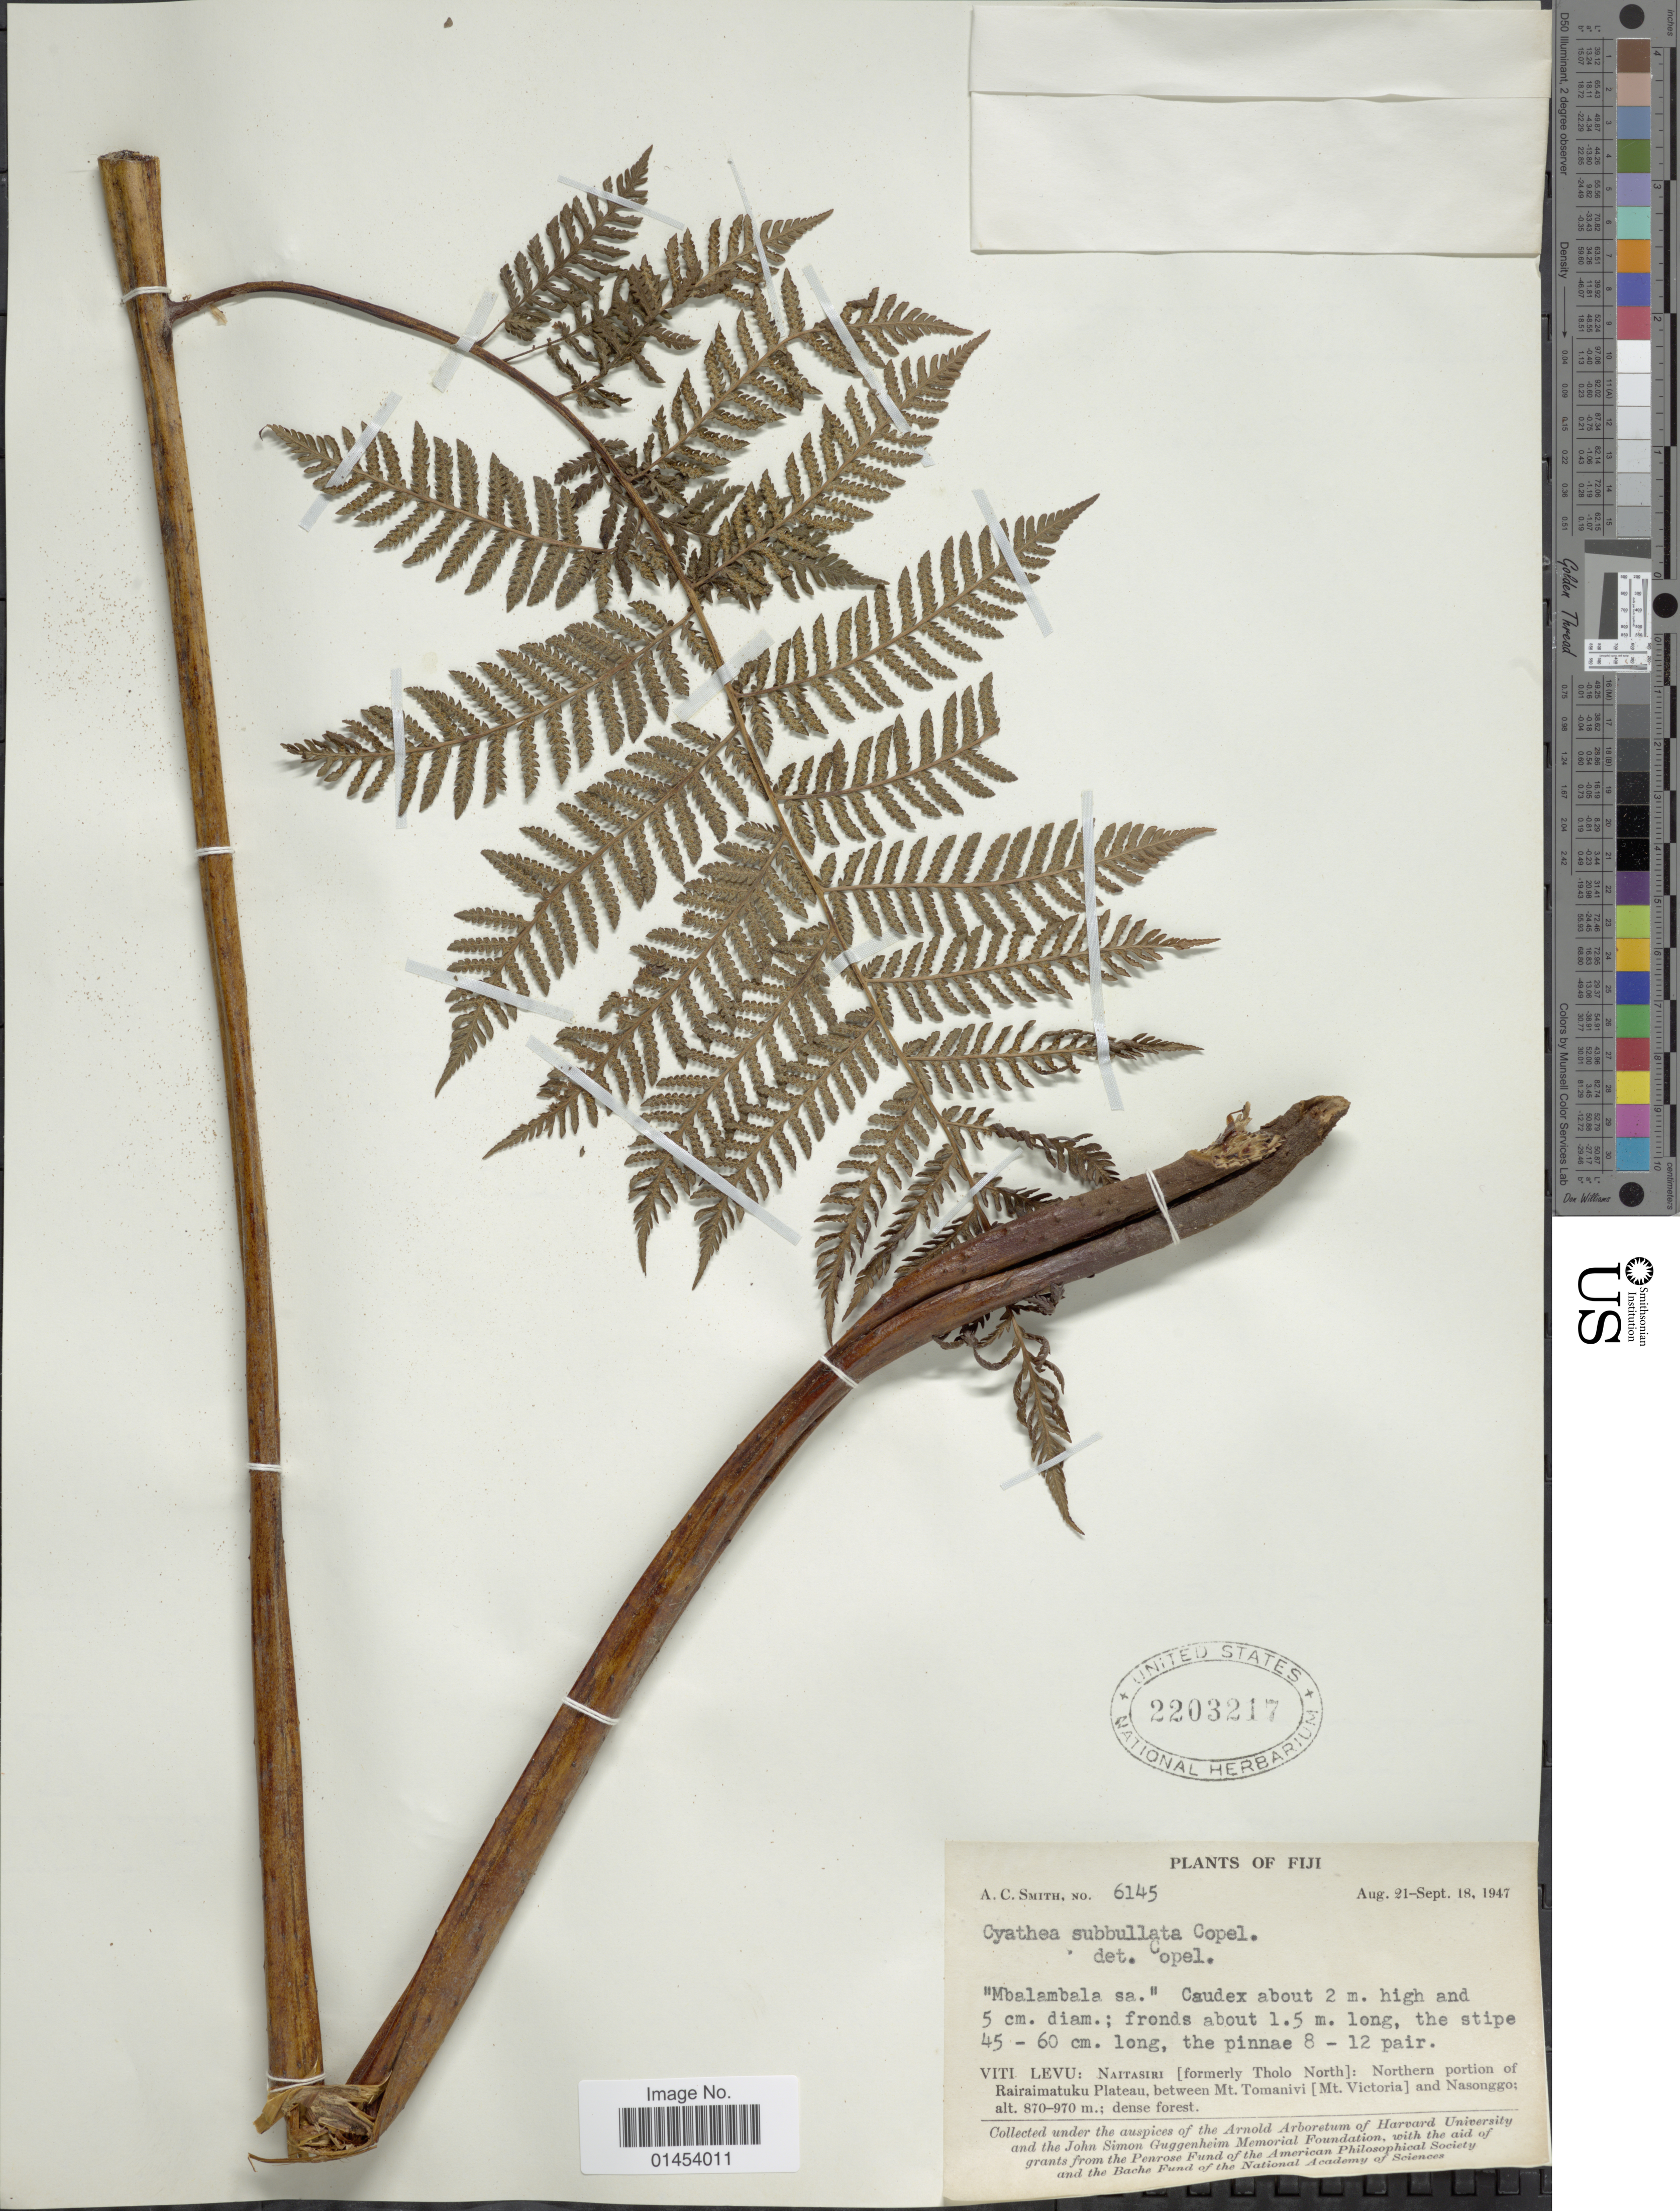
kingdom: Plantae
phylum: Tracheophyta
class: Polypodiopsida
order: Cyatheales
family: Cyatheaceae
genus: Cyathea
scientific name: Cyathea decurrens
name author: (Hook.) Copel.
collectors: A. C. Smith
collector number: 6145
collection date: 1947-08-21/1947-09-18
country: Fiji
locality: Viti Levu: Naitasiri [formerly Tholo North]: Northern portion of Rairaimatuku Plateau, between Mt. Tomanivi [Mt. Victoria] and Nasonggo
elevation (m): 870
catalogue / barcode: US 2203217